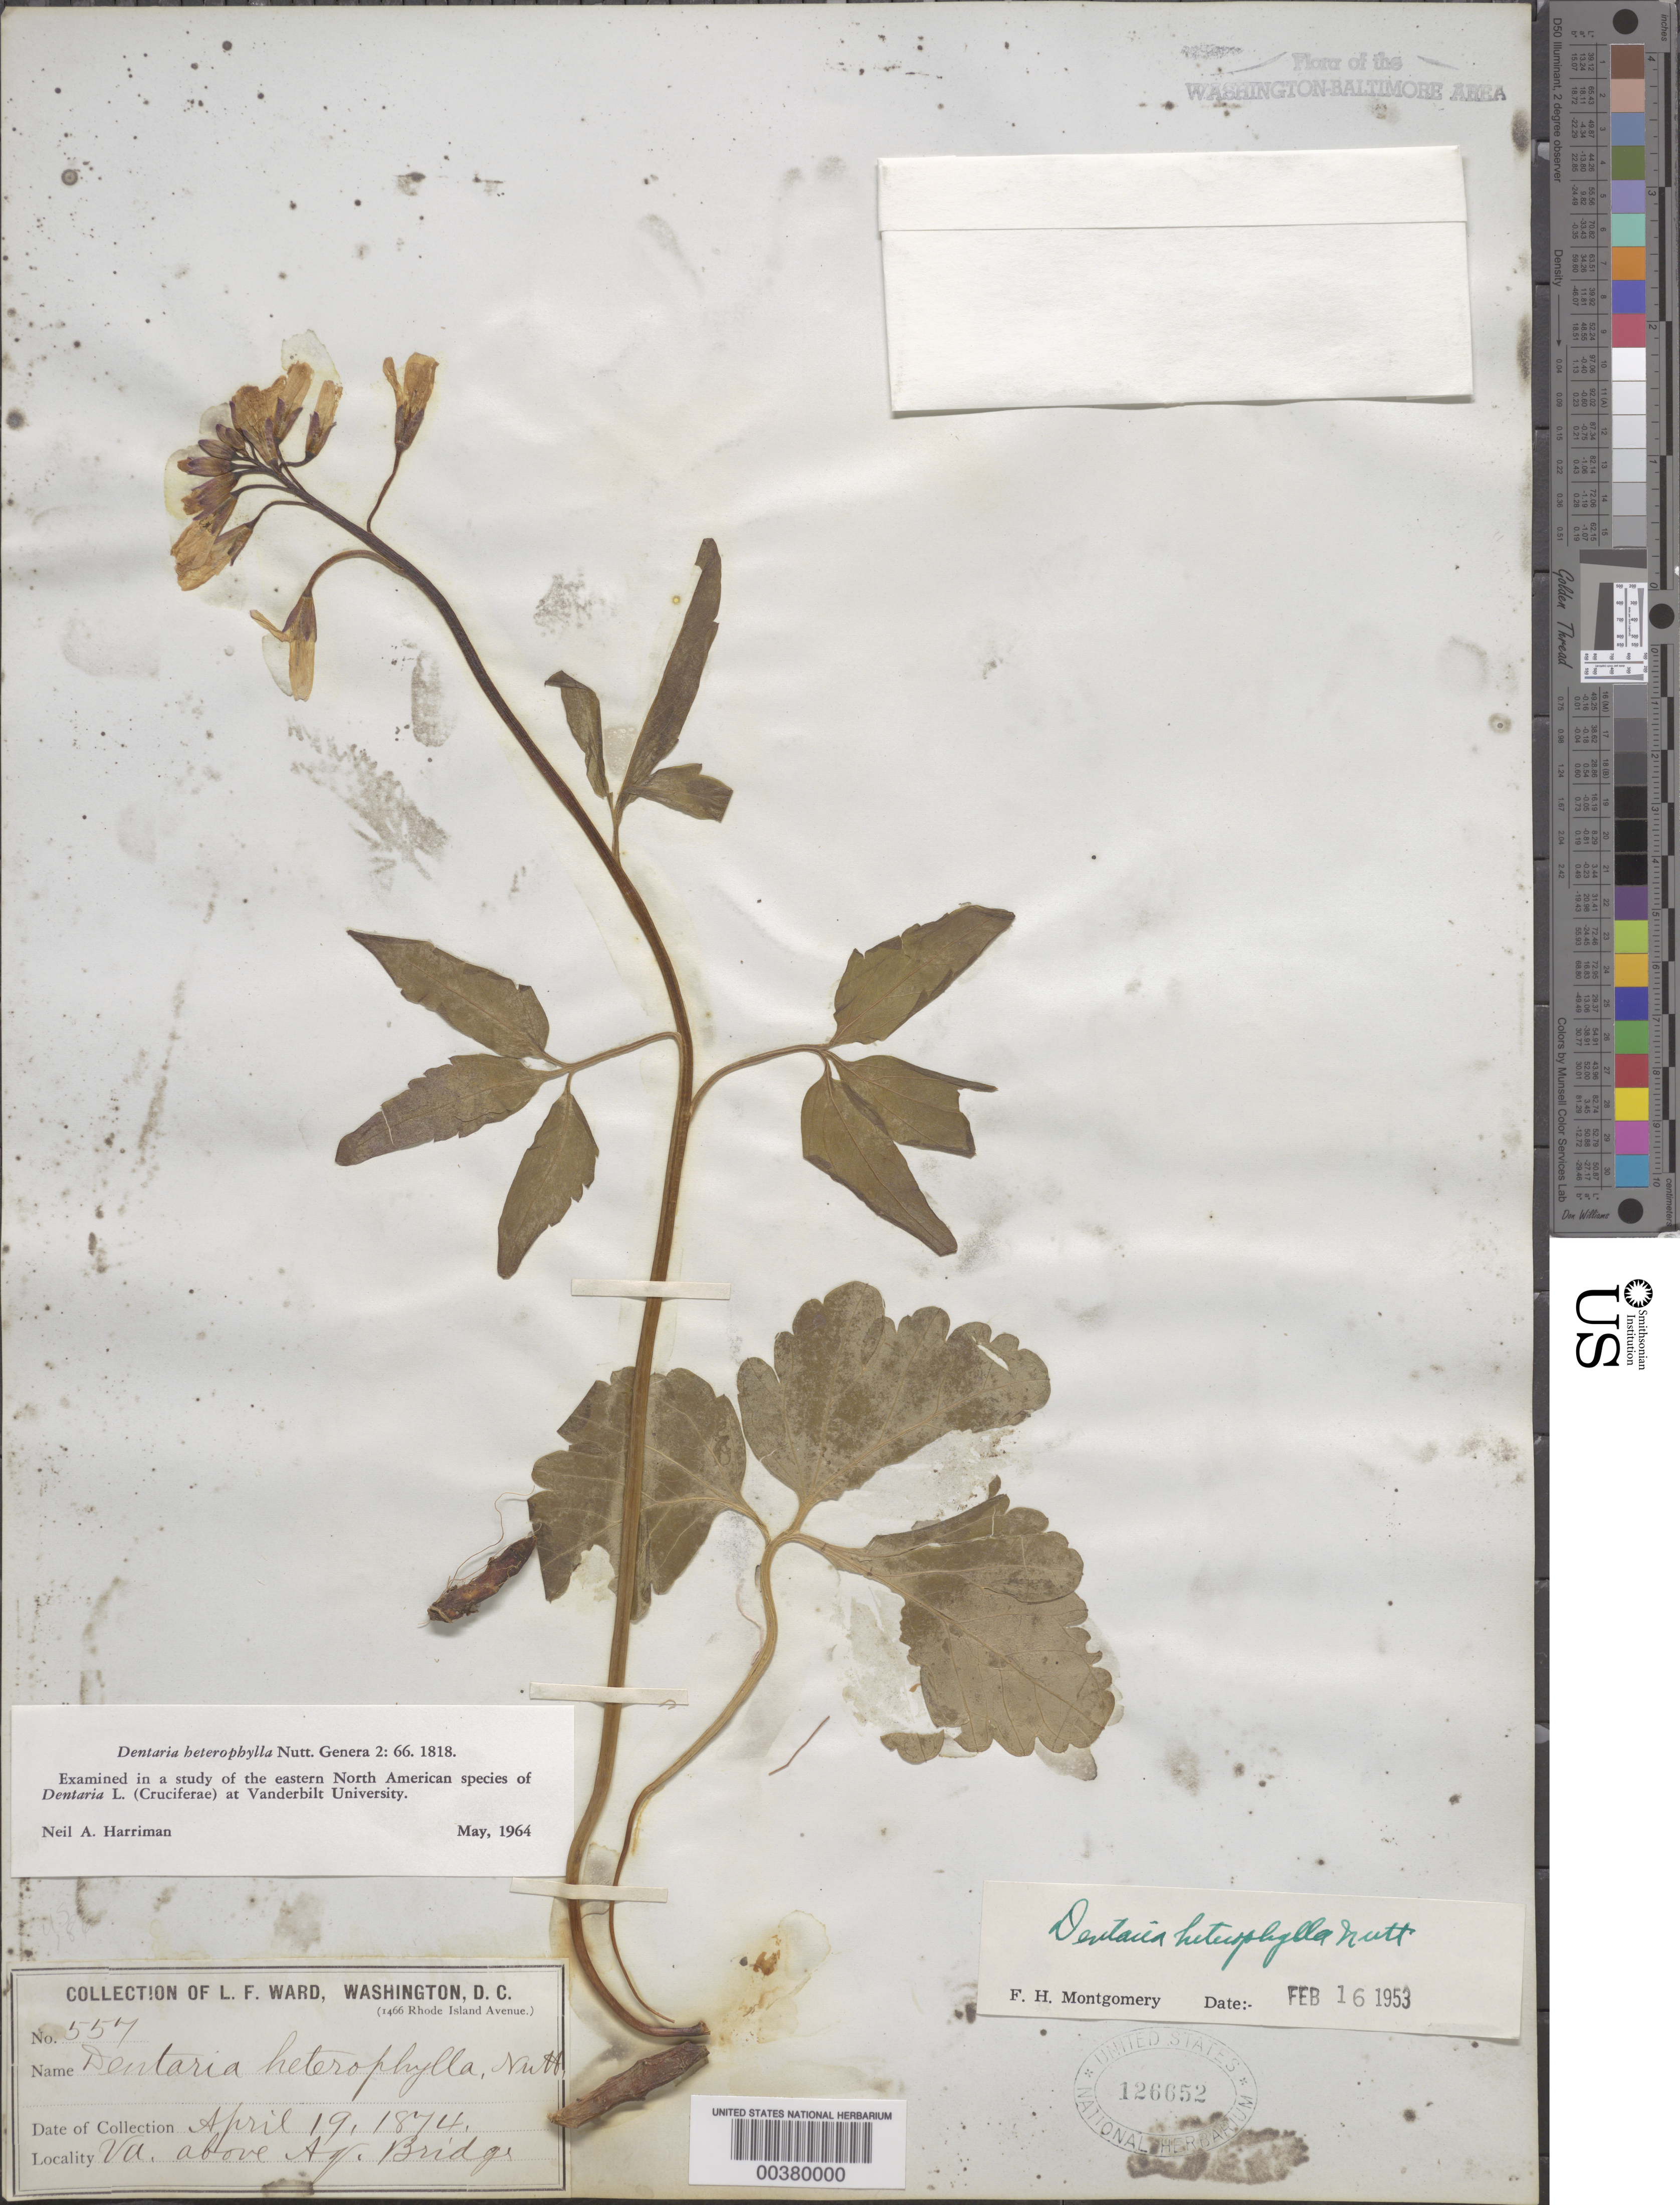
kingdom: Plantae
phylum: Tracheophyta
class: Magnoliopsida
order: Brassicales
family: Brassicaceae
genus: Cardamine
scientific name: Cardamine angustata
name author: O.E. Schulz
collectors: L. F. Ward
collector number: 557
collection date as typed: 19 Apr 1874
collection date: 1874-04-19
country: United States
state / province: Virginia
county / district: Fairfax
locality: Above Aqueduct Bridge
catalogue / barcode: US 126652